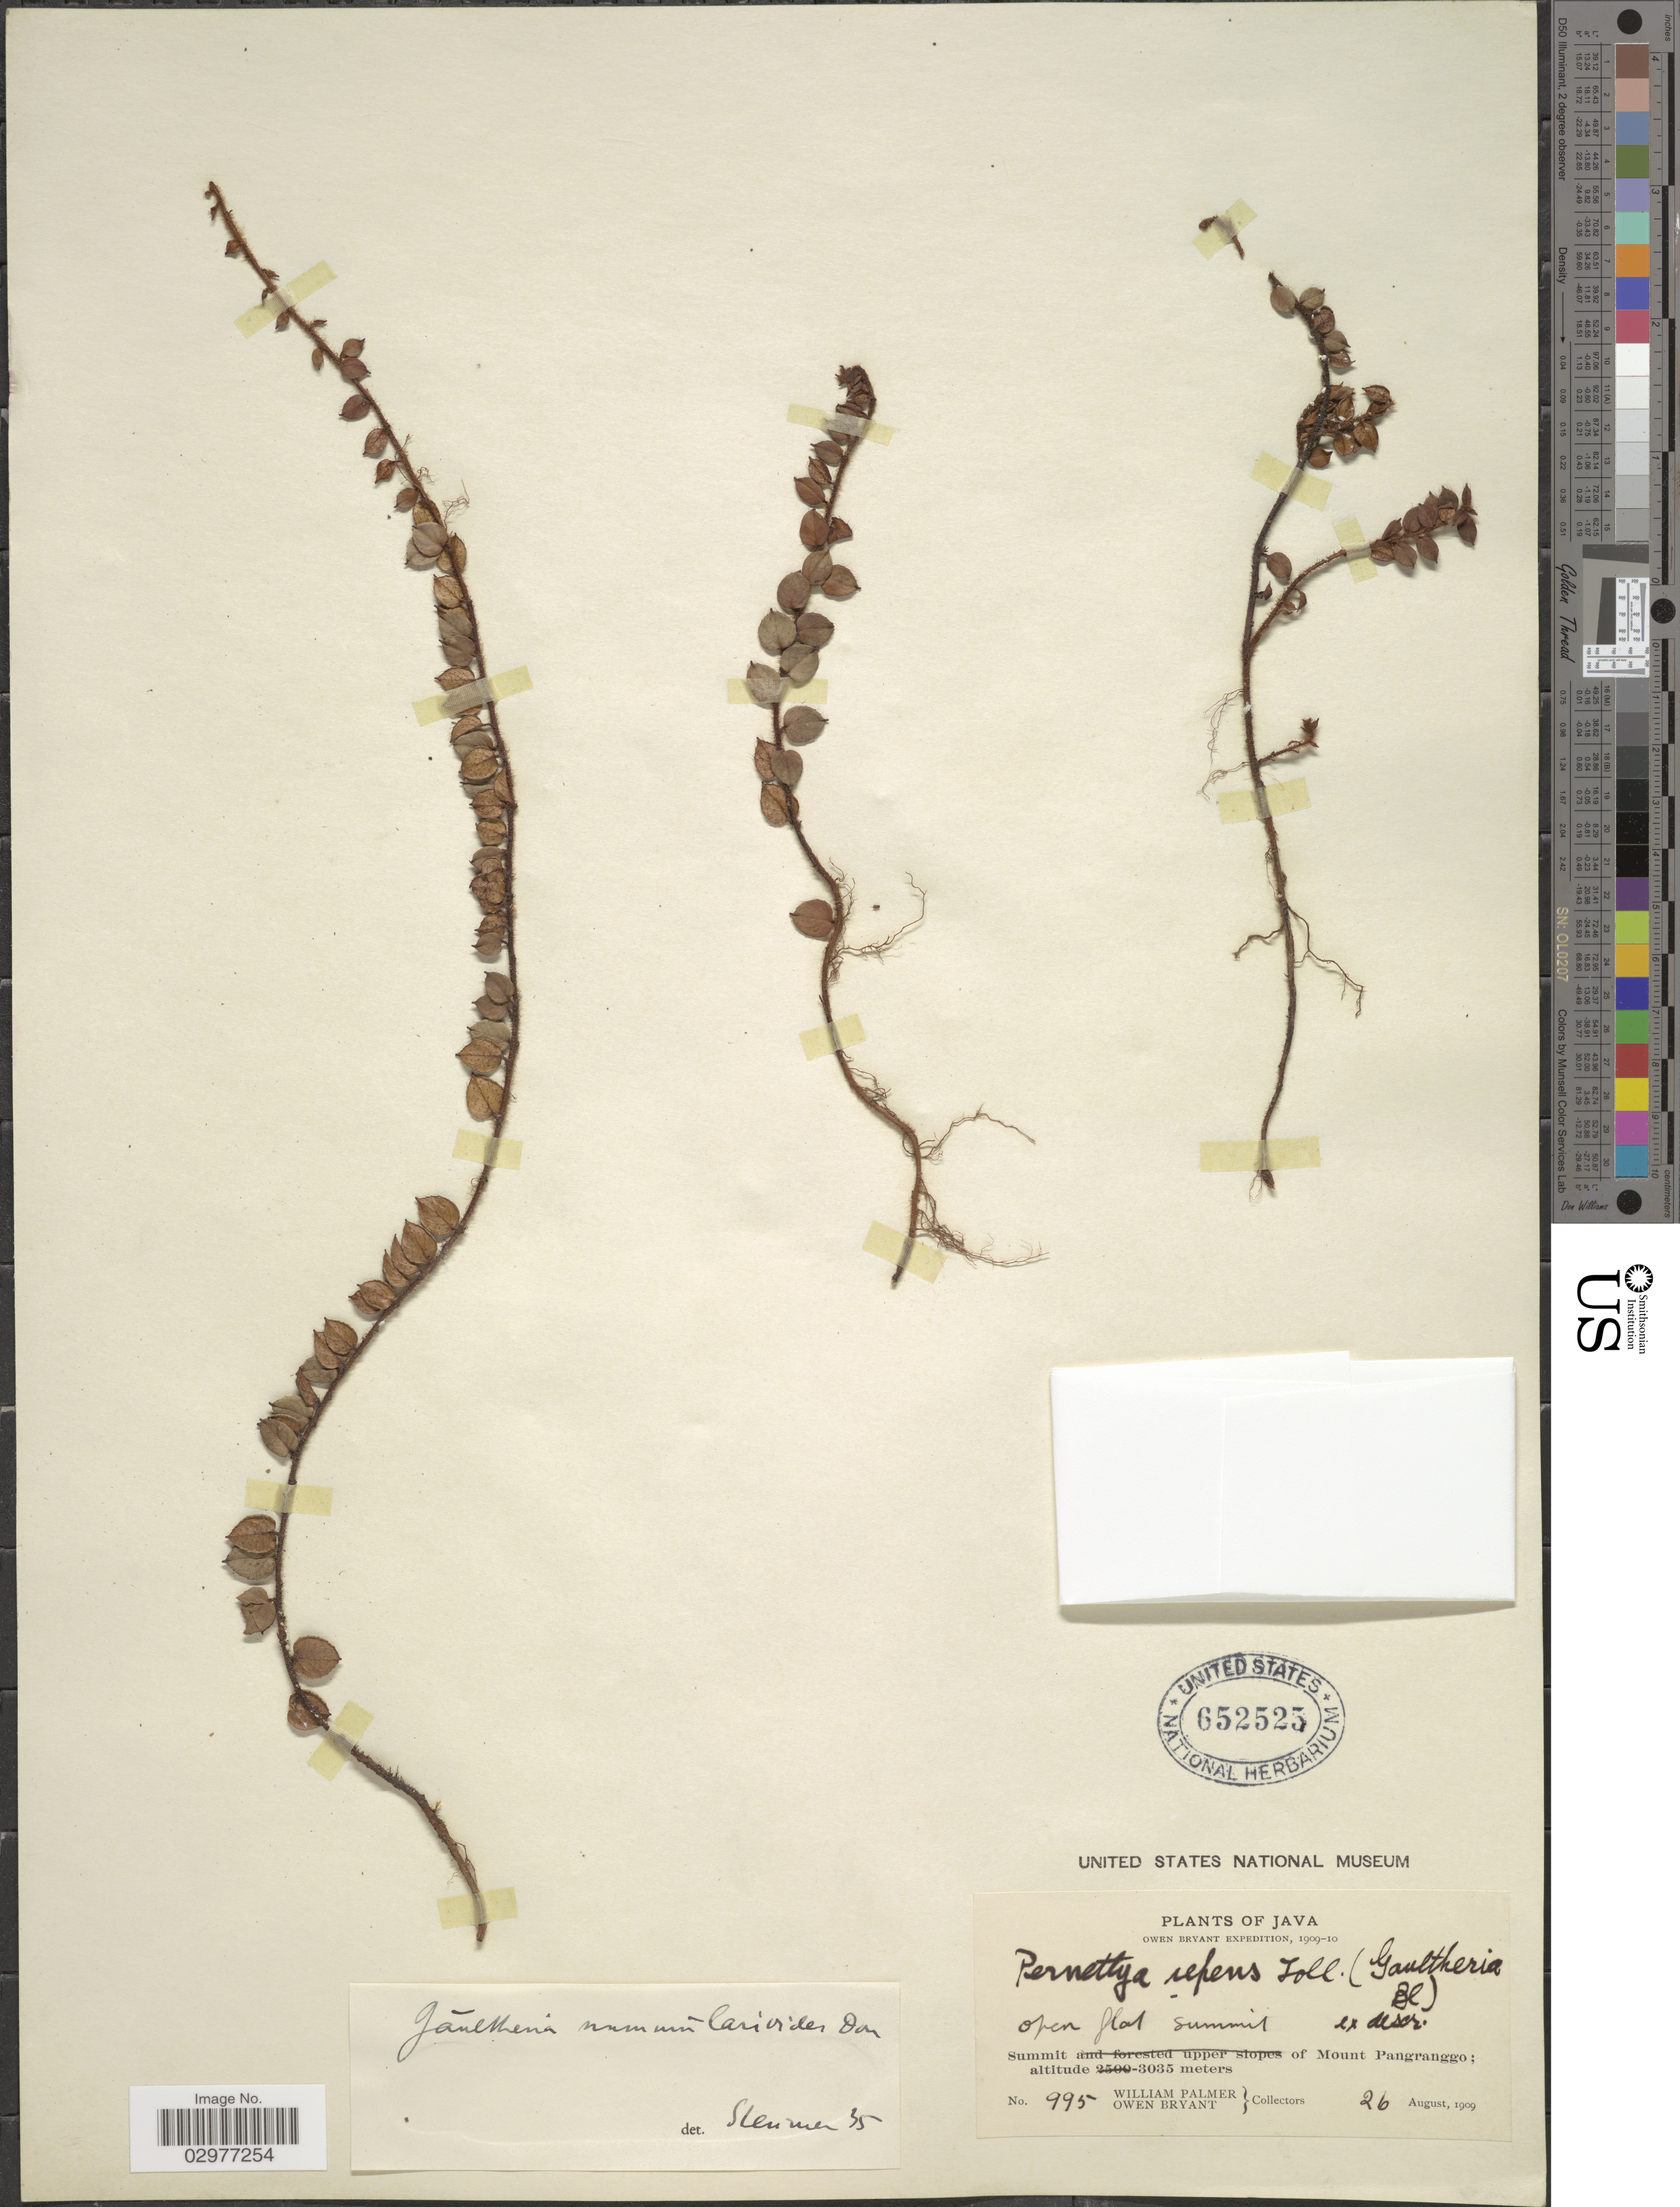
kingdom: Plantae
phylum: Tracheophyta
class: Magnoliopsida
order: Ericales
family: Ericaceae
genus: Gaultheria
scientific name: Gaultheria nummularioides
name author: G. Don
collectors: W. Palmer & O. Bryant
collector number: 995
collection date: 1909-08-26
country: Indonesia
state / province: Java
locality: Summit of Mount Pangranggo.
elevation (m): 3035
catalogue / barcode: US 652525